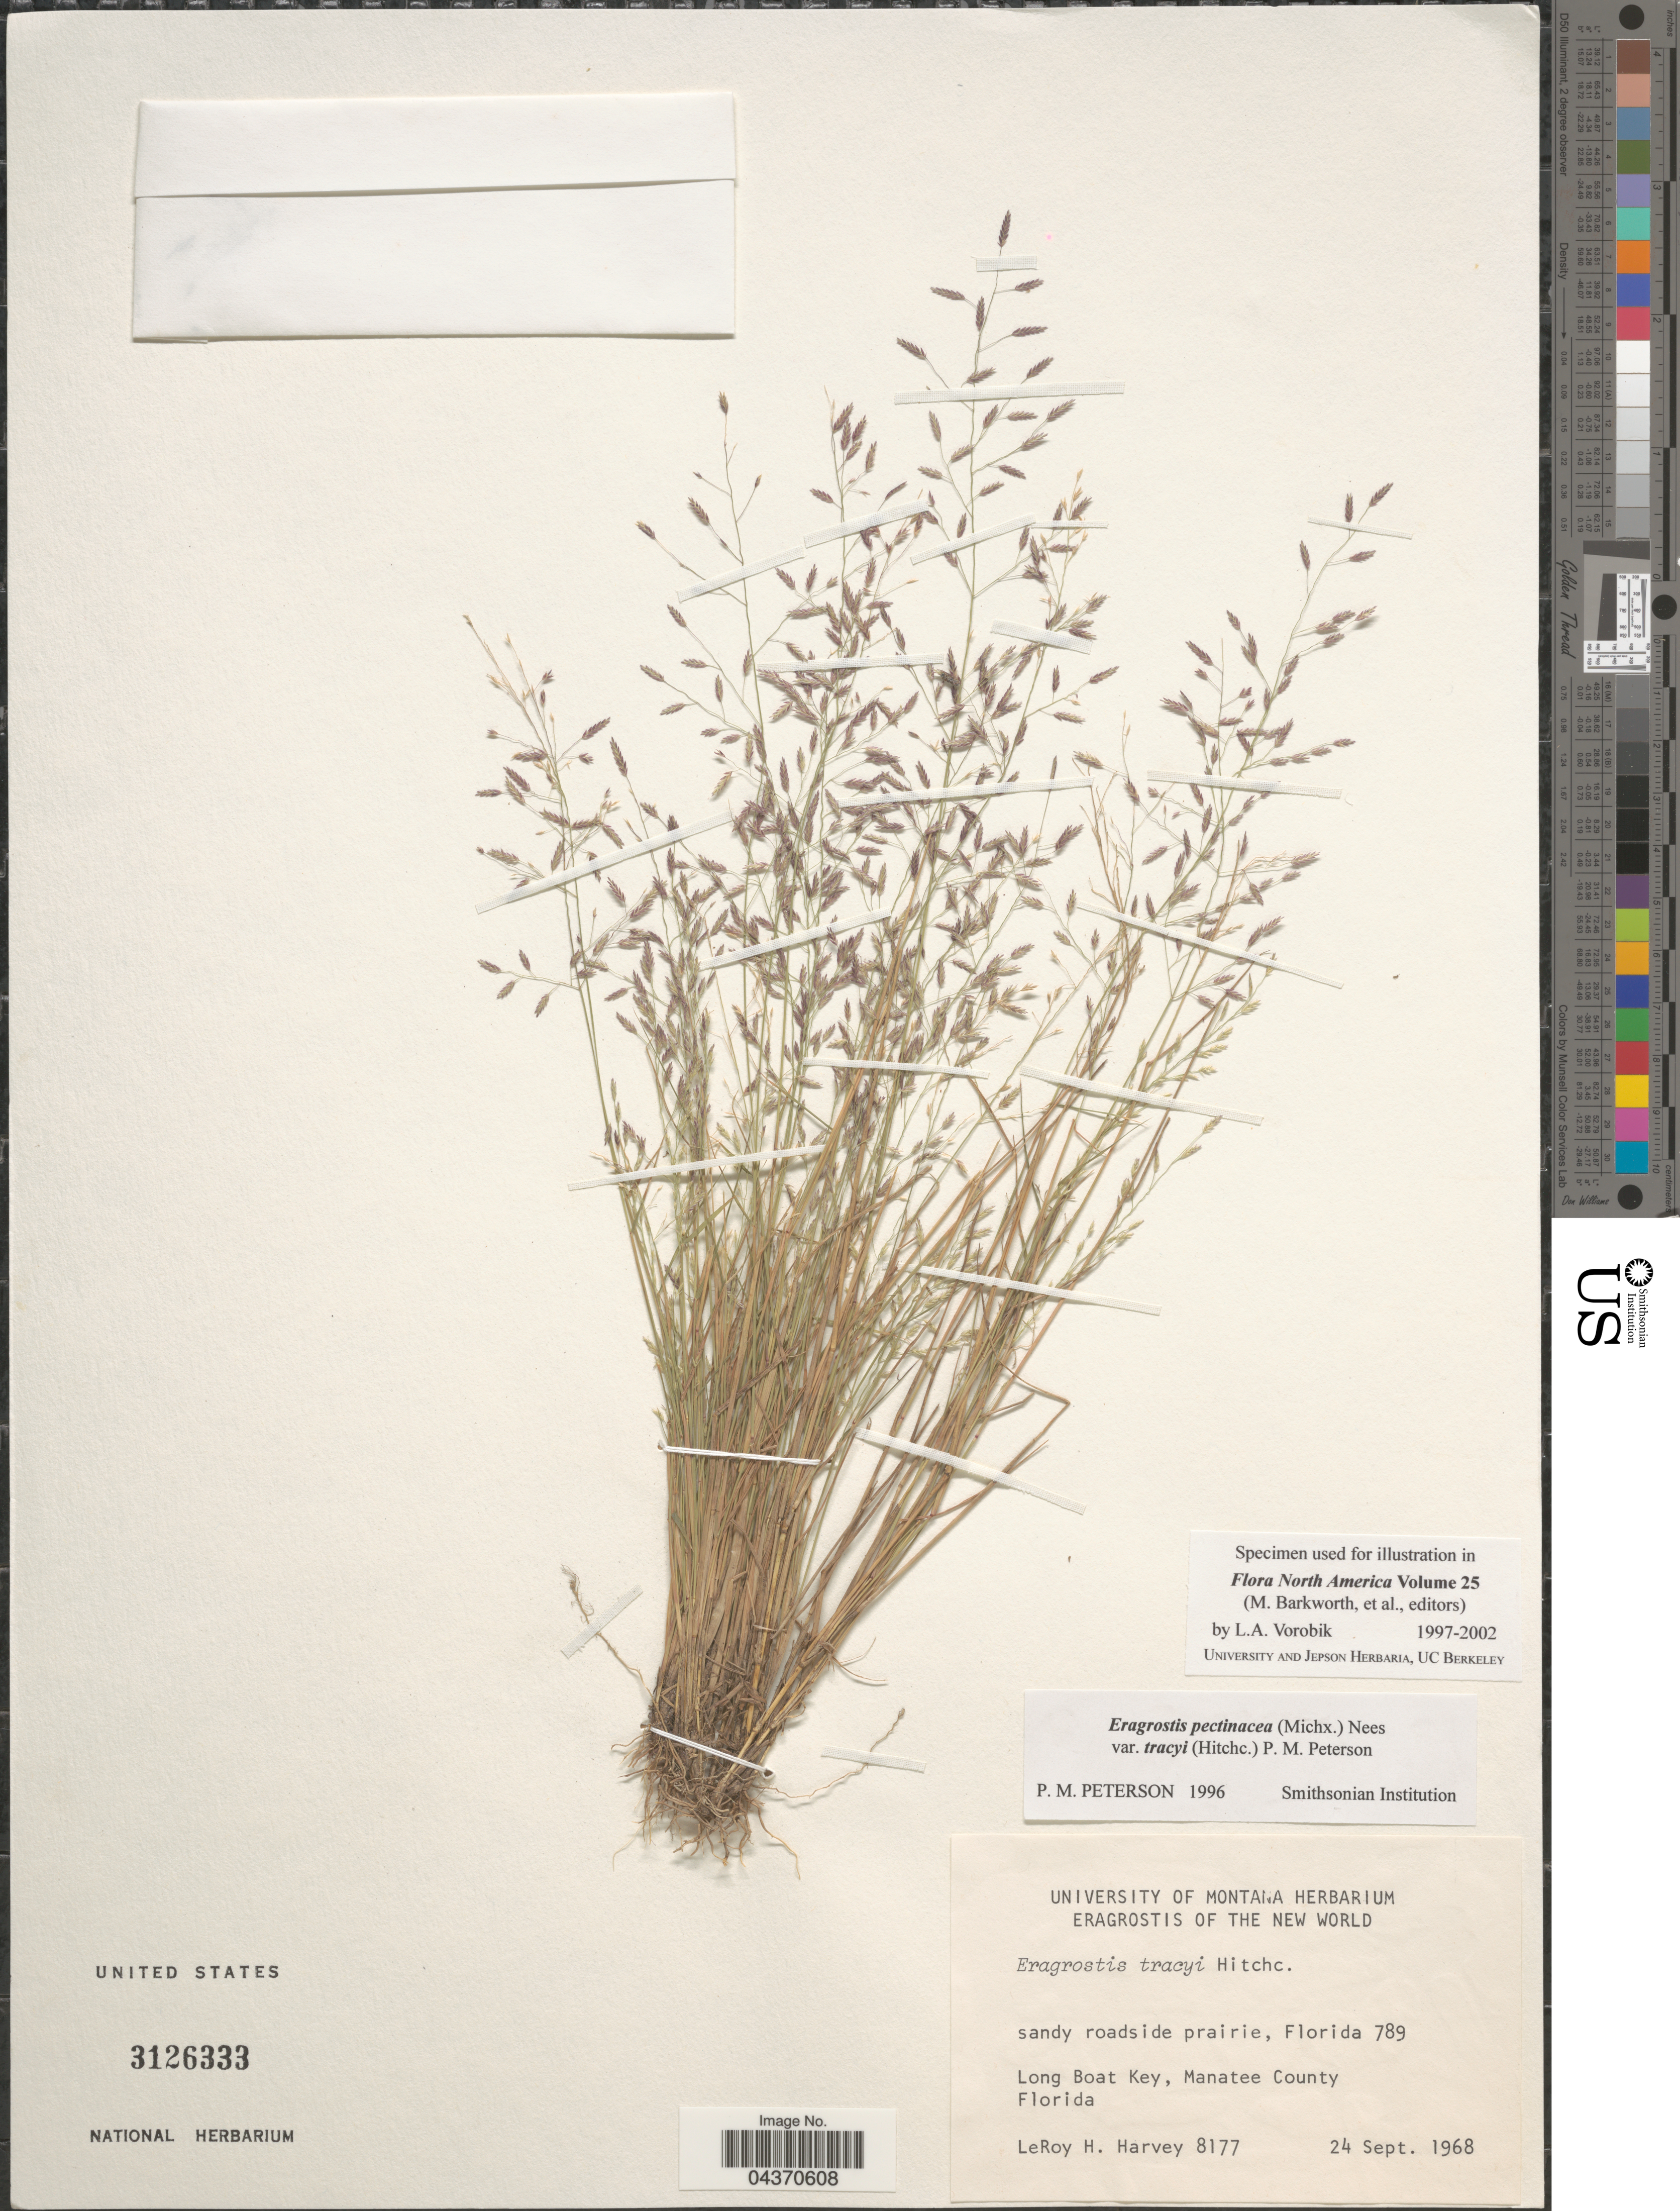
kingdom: Plantae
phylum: Tracheophyta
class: Liliopsida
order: Poales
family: Poaceae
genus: Eragrostis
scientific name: Eragrostis pectinacea var. tracyi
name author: (Hitchc.) P.M. Peterson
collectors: L. H. Harvey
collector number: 8177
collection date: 1968-09-24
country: United States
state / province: Florida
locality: Sandy roadside prairie, Florida 789. Long Boat Key, Manatee County.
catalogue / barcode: US 3126333